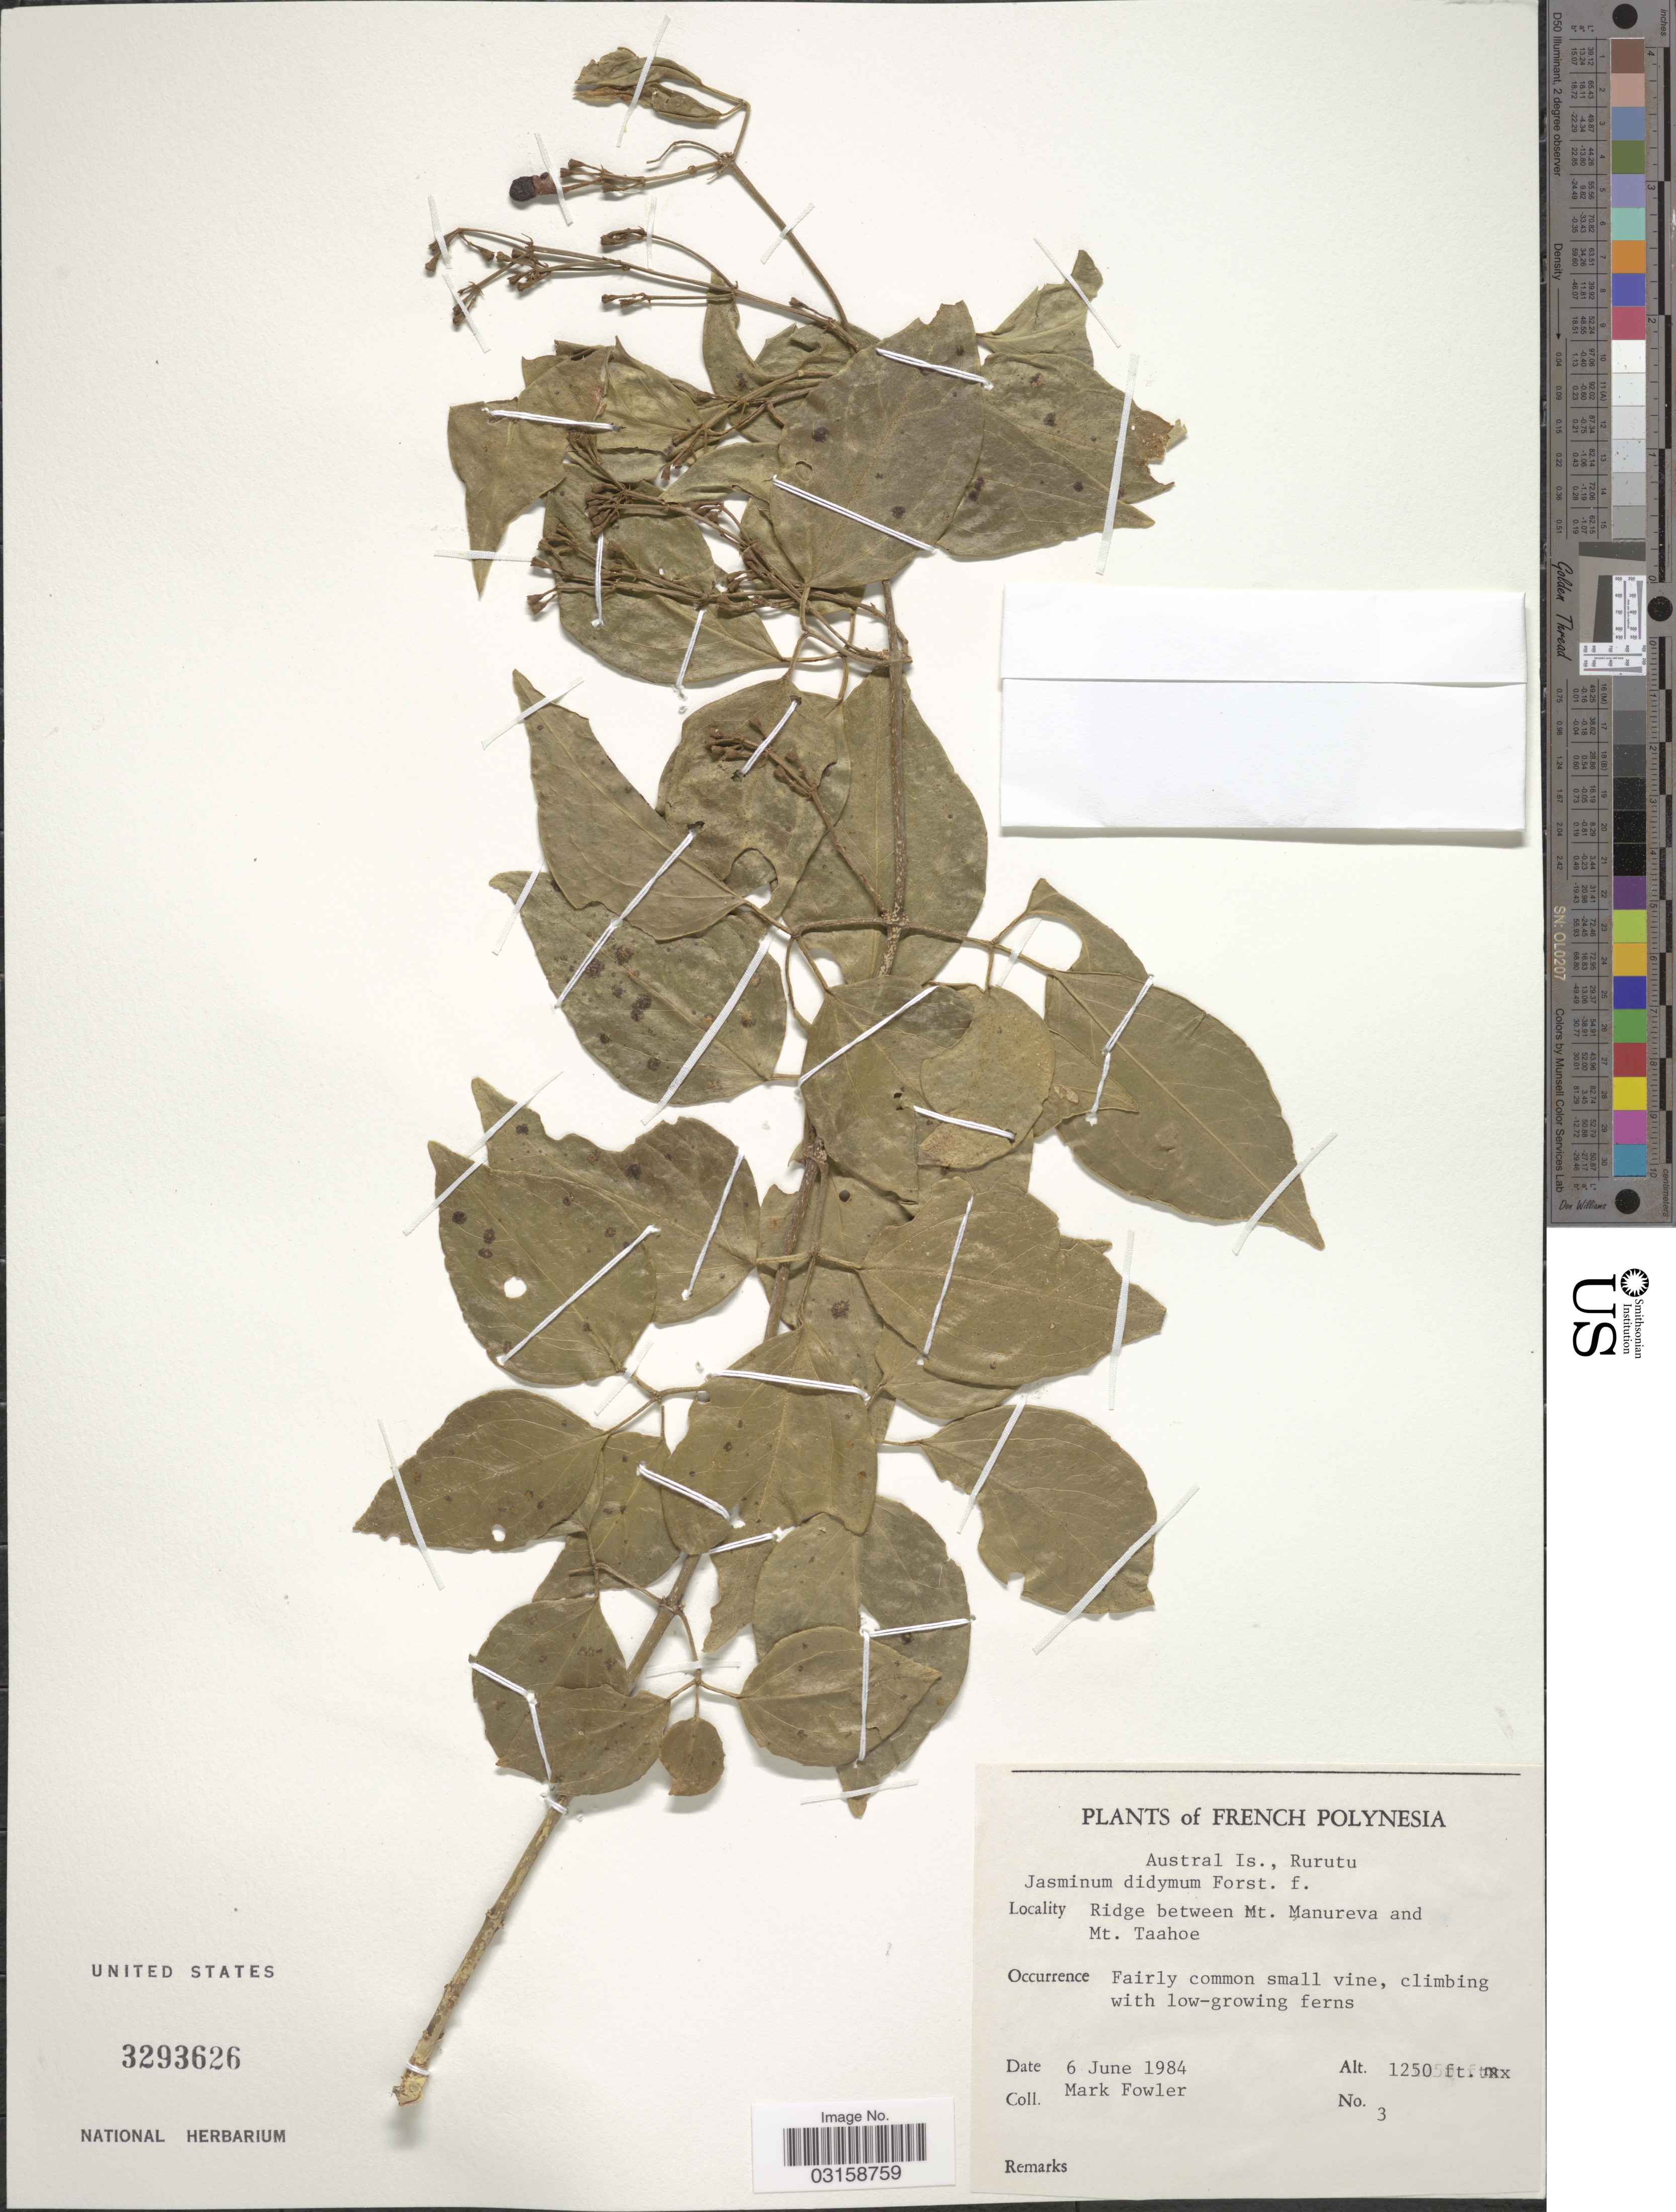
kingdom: Plantae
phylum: Tracheophyta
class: Magnoliopsida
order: Lamiales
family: Oleaceae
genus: Jasminum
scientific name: Jasminum didymum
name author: G. Forst.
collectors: M. Fowler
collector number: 3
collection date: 1984-06-06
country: French Polynesia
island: Rurutu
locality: Austral Is., Rurutu. Ridge between Mt. Manureva and Mt. Taahoe.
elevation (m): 381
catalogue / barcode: US 3293626